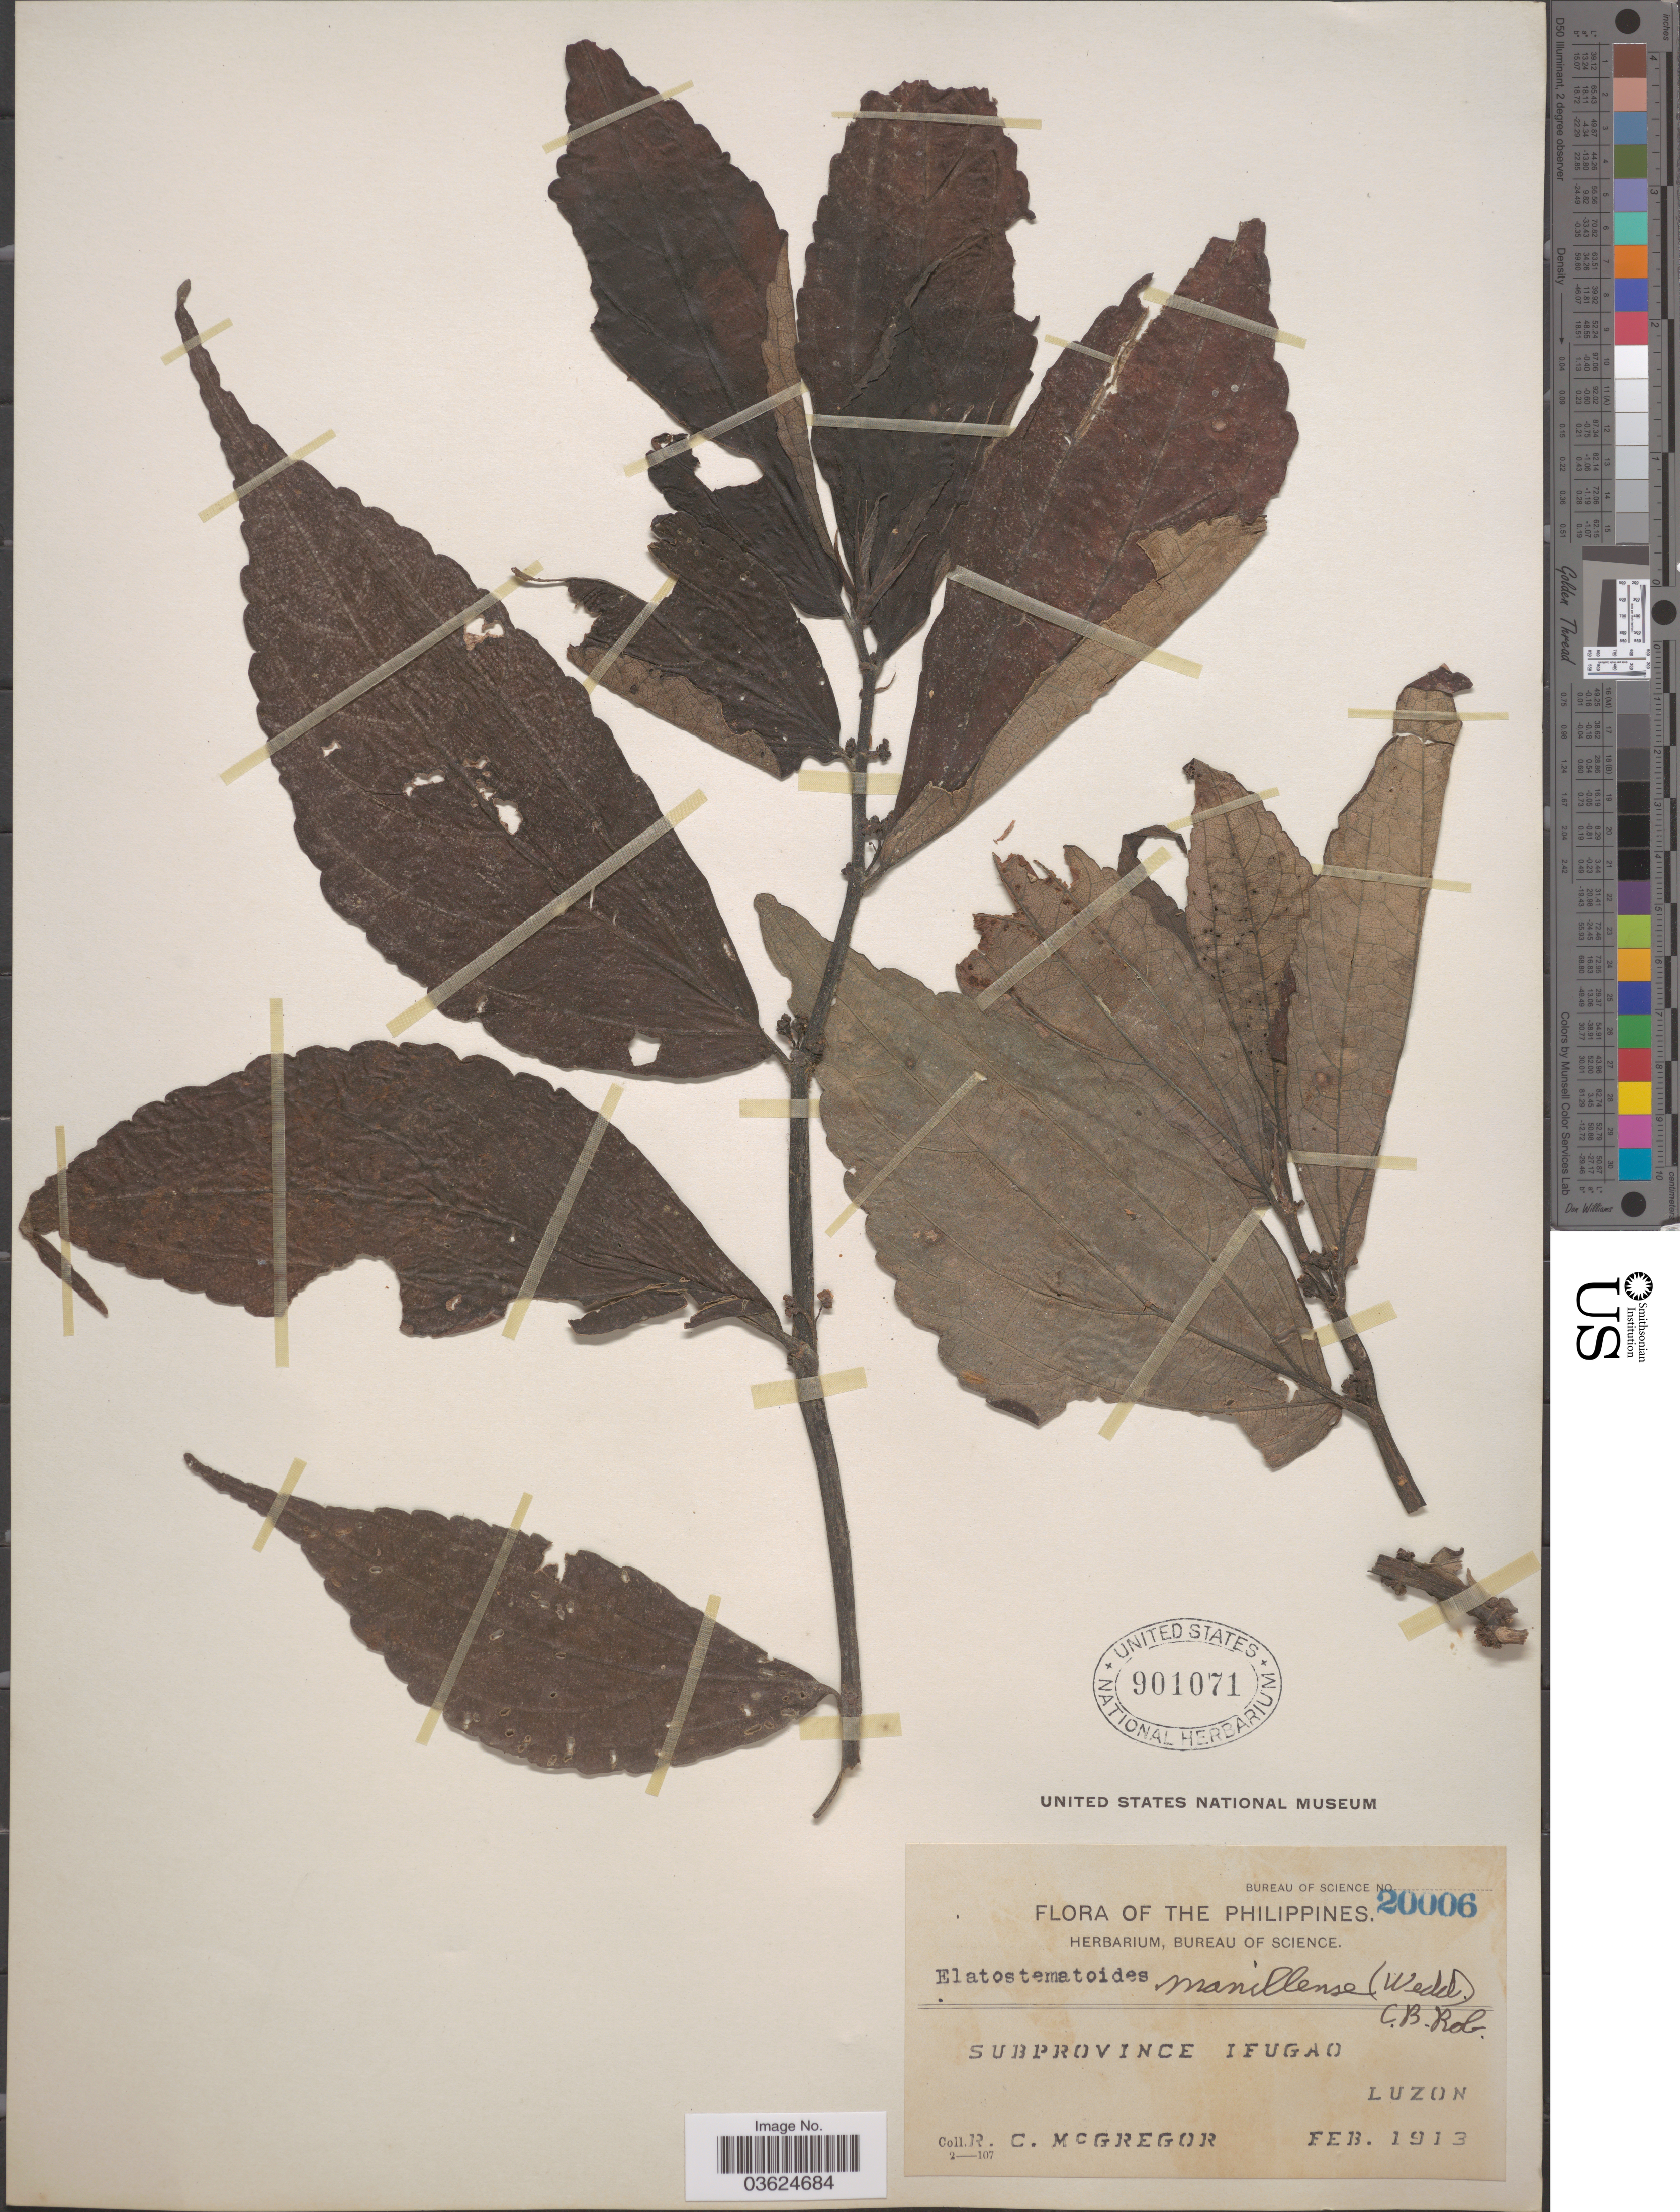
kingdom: Plantae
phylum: Tracheophyta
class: Magnoliopsida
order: Rosales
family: Urticaceae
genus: Elatostematoides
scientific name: Elatostematoides manillense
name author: (Wedd.) C.B. Rob.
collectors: R. C. McGregor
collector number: Bureau of Science 20006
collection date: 1913-02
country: Philippines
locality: Subprovince Ifugao. Luzon.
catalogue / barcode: US 901071